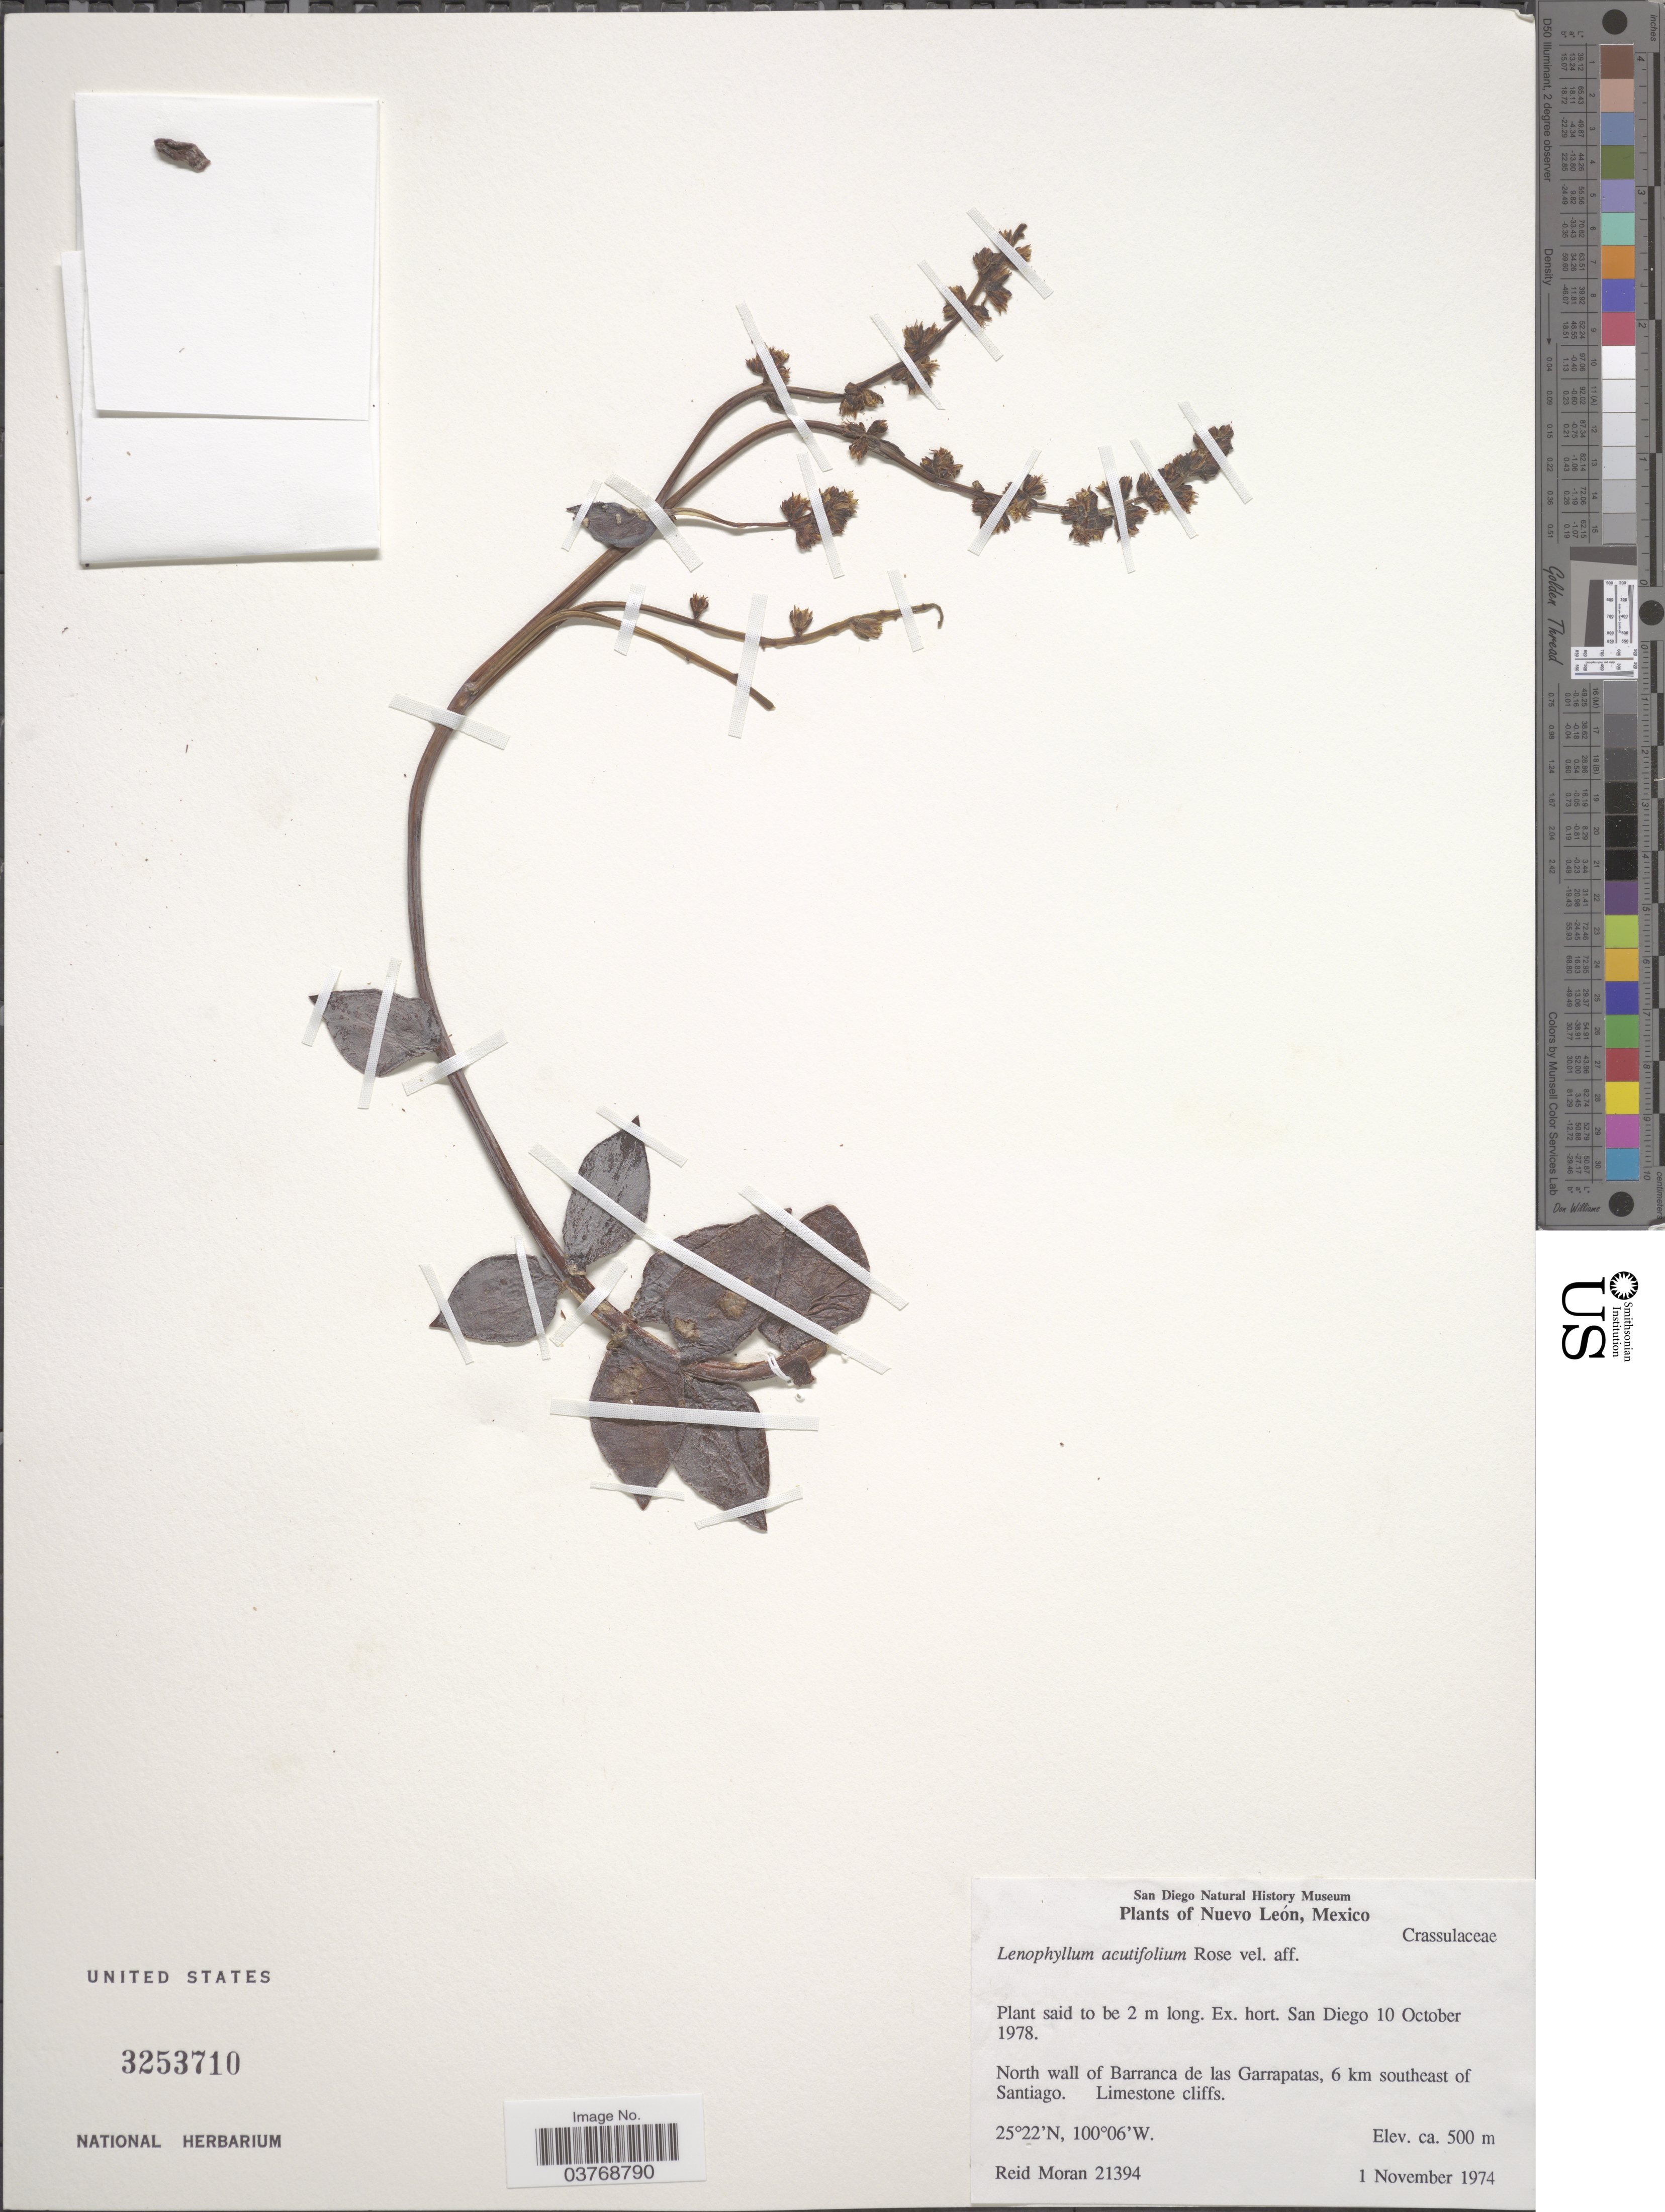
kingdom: Plantae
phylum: Tracheophyta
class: Magnoliopsida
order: Saxifragales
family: Crassulaceae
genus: Lenophyllum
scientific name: Lenophyllum acutifolium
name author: Rose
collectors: R. V. Moran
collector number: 21394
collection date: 1974-11-01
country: Mexico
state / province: Nuevo León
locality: North wall of Barranca de las Garrapatas, 6 km southeast of Santiago.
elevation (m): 500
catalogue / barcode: US 3253710